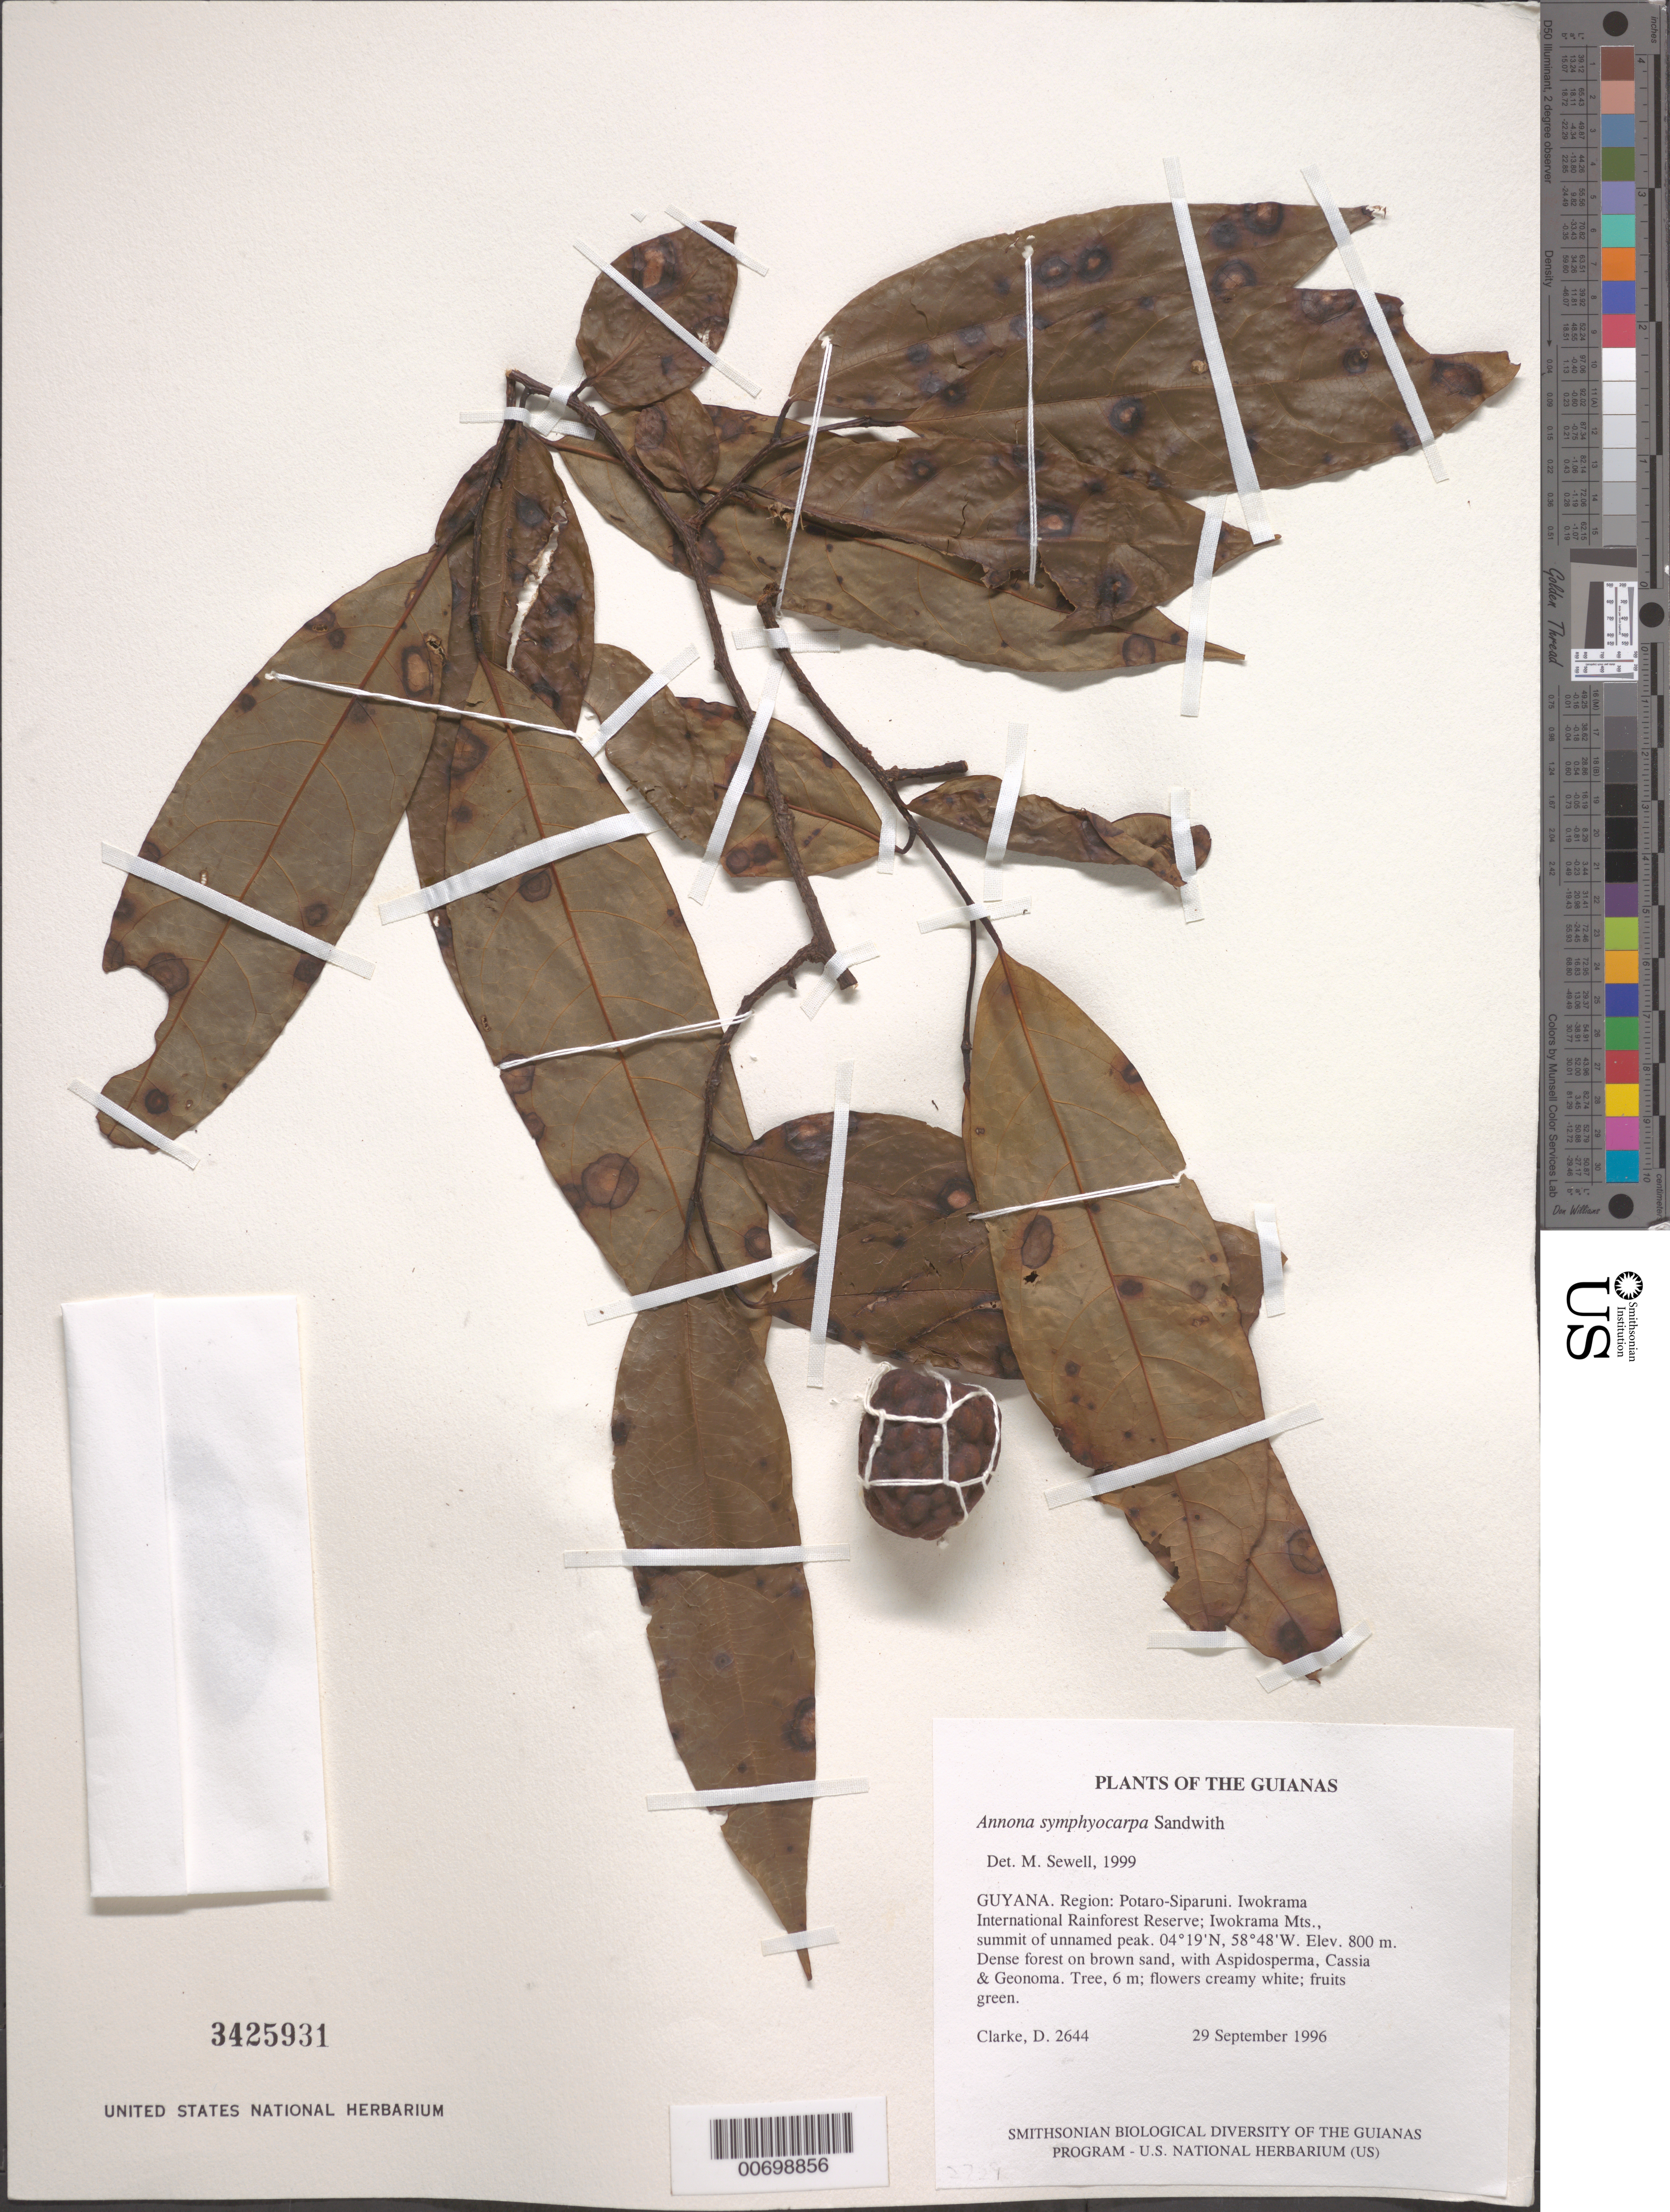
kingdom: Plantae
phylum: Tracheophyta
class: Magnoliopsida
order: Magnoliales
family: Annonaceae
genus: Annona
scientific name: Annona symphyocarpa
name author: Sandwith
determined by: Sewell, M.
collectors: H. D. Clarke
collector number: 2644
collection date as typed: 29 September 1996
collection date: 1996-09-29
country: Guyana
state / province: Potaro-Siparuni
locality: Iwokrama International Rainforest Reserve; Iwokrama Mts., summit of unnamed peak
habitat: Dense forest on brown sand, with Aspidosperma, Cassia & Geonoma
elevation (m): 800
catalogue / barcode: US 3425931